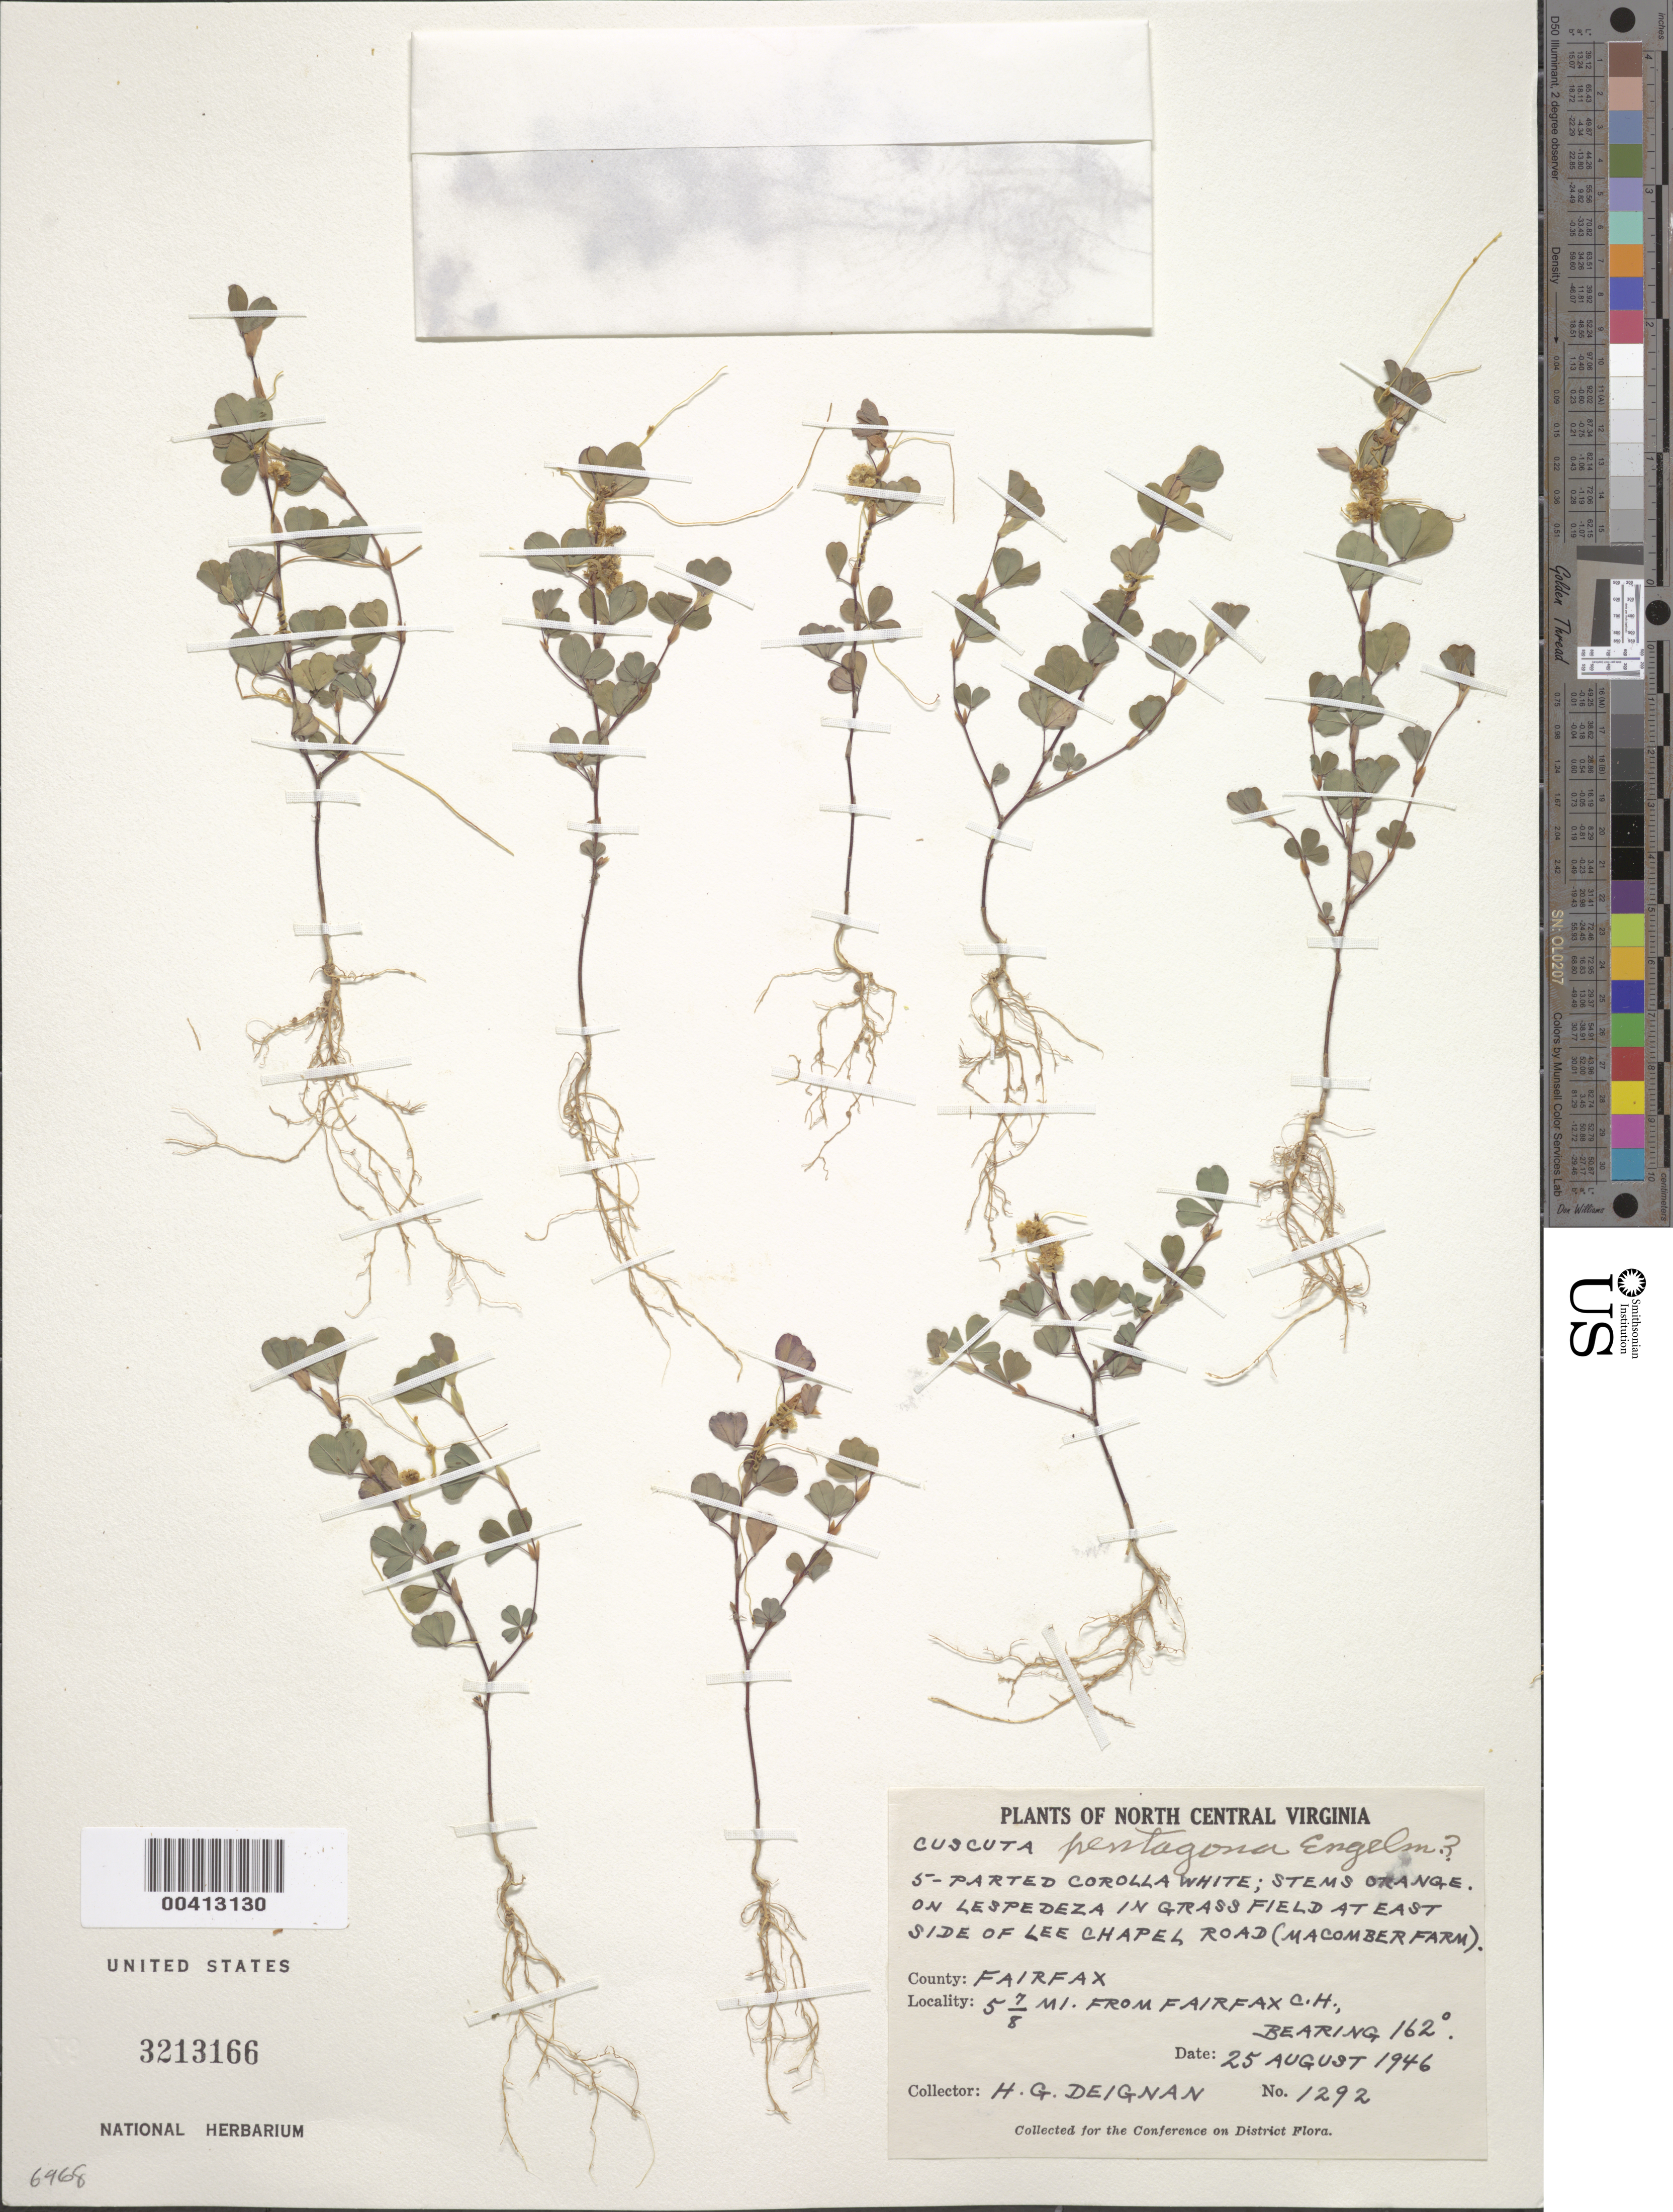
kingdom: Plantae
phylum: Tracheophyta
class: Magnoliopsida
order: Solanales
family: Convolvulaceae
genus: Cuscuta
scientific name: Cuscuta pentagona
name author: Engelm.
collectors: H. Deignan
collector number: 1292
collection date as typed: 25 Aug 1946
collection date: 1946-08-25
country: United States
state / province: Virginia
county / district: Fairfax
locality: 5 7/8 mi. from Fairfax County Courthouse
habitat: In grass field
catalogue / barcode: US 3213166